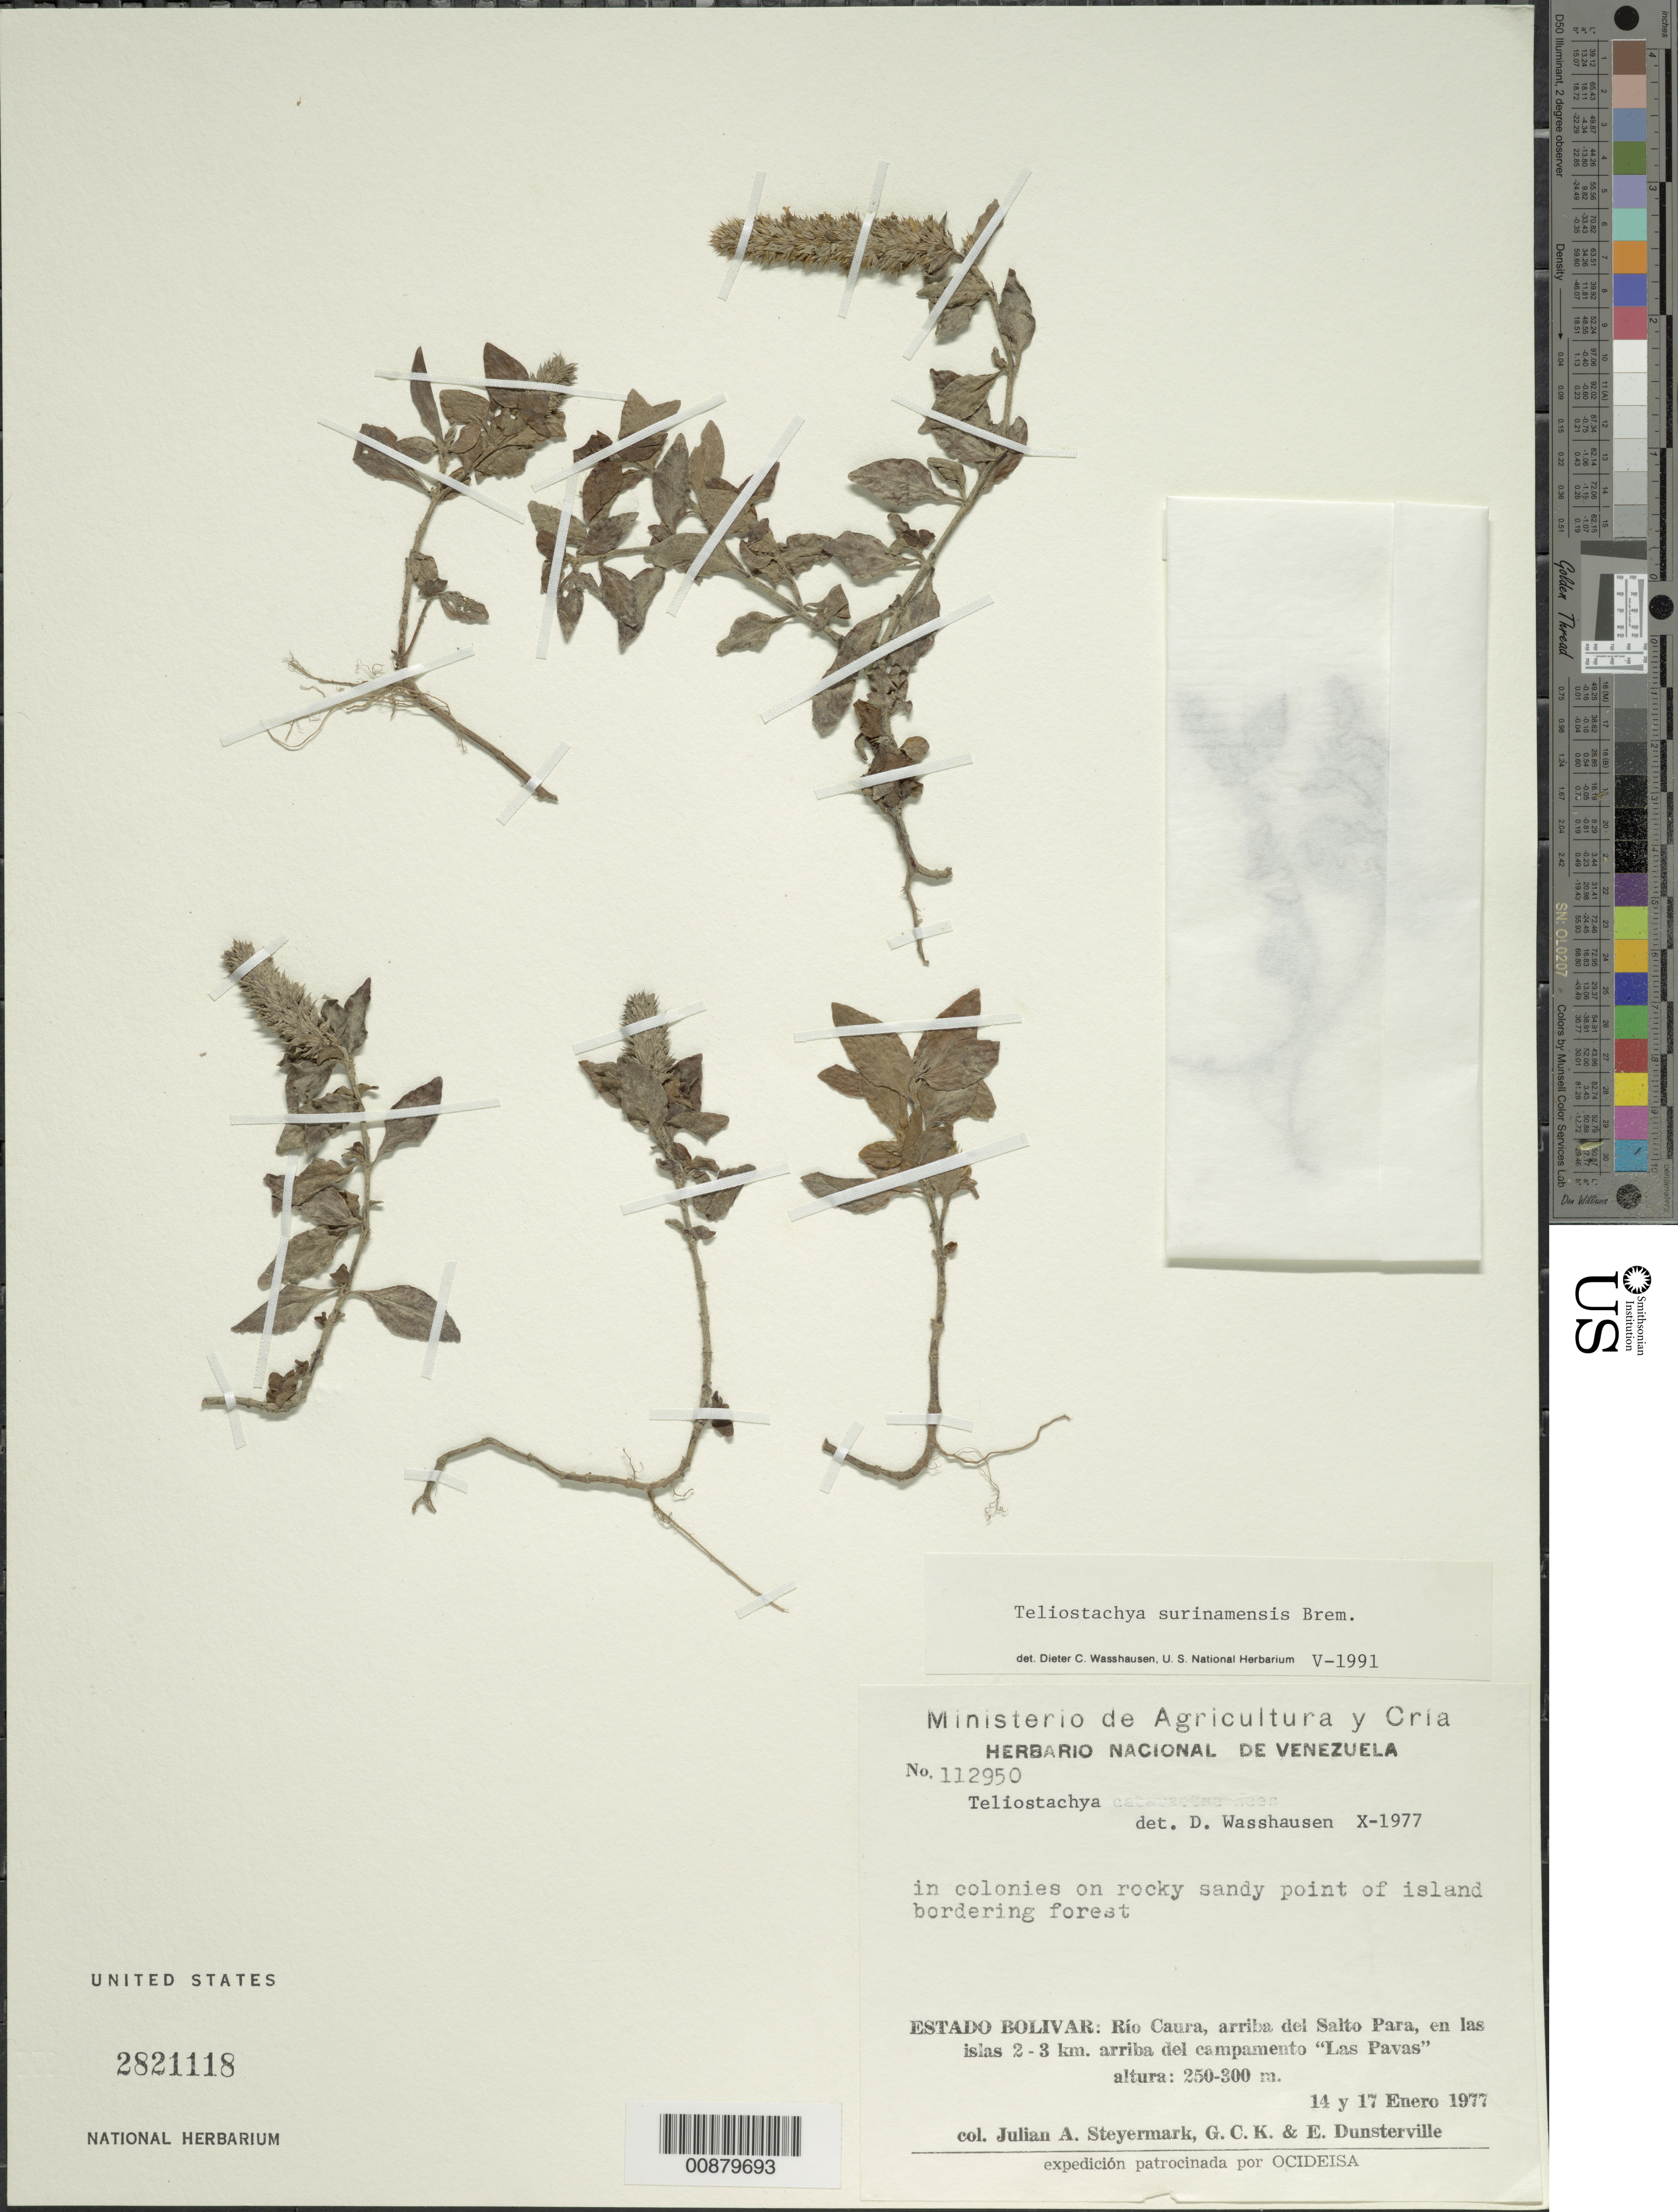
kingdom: Plantae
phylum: Tracheophyta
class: Magnoliopsida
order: Lamiales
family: Acanthaceae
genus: Teliostachya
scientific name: Teliostachya surinamensis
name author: Bremek.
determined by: Wasshausen, Dieter C., (BOT), Smithsonian Institution - National Museum of Natural History (UNITED STATES)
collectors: J. Steyermark, G. C. K. Dunsterville & E. Dunsterville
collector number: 112950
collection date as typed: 14-Jan-77 to 17-Jan-77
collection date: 1977-01-14/1977-01-17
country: Venezuela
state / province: Bolívar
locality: Río Caura, arriba del Salto Para, en las Islas 2-3 km arriba del campamento "Las Pavas"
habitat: Rocky sandy point of island bordering forest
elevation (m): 250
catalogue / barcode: US 2821118